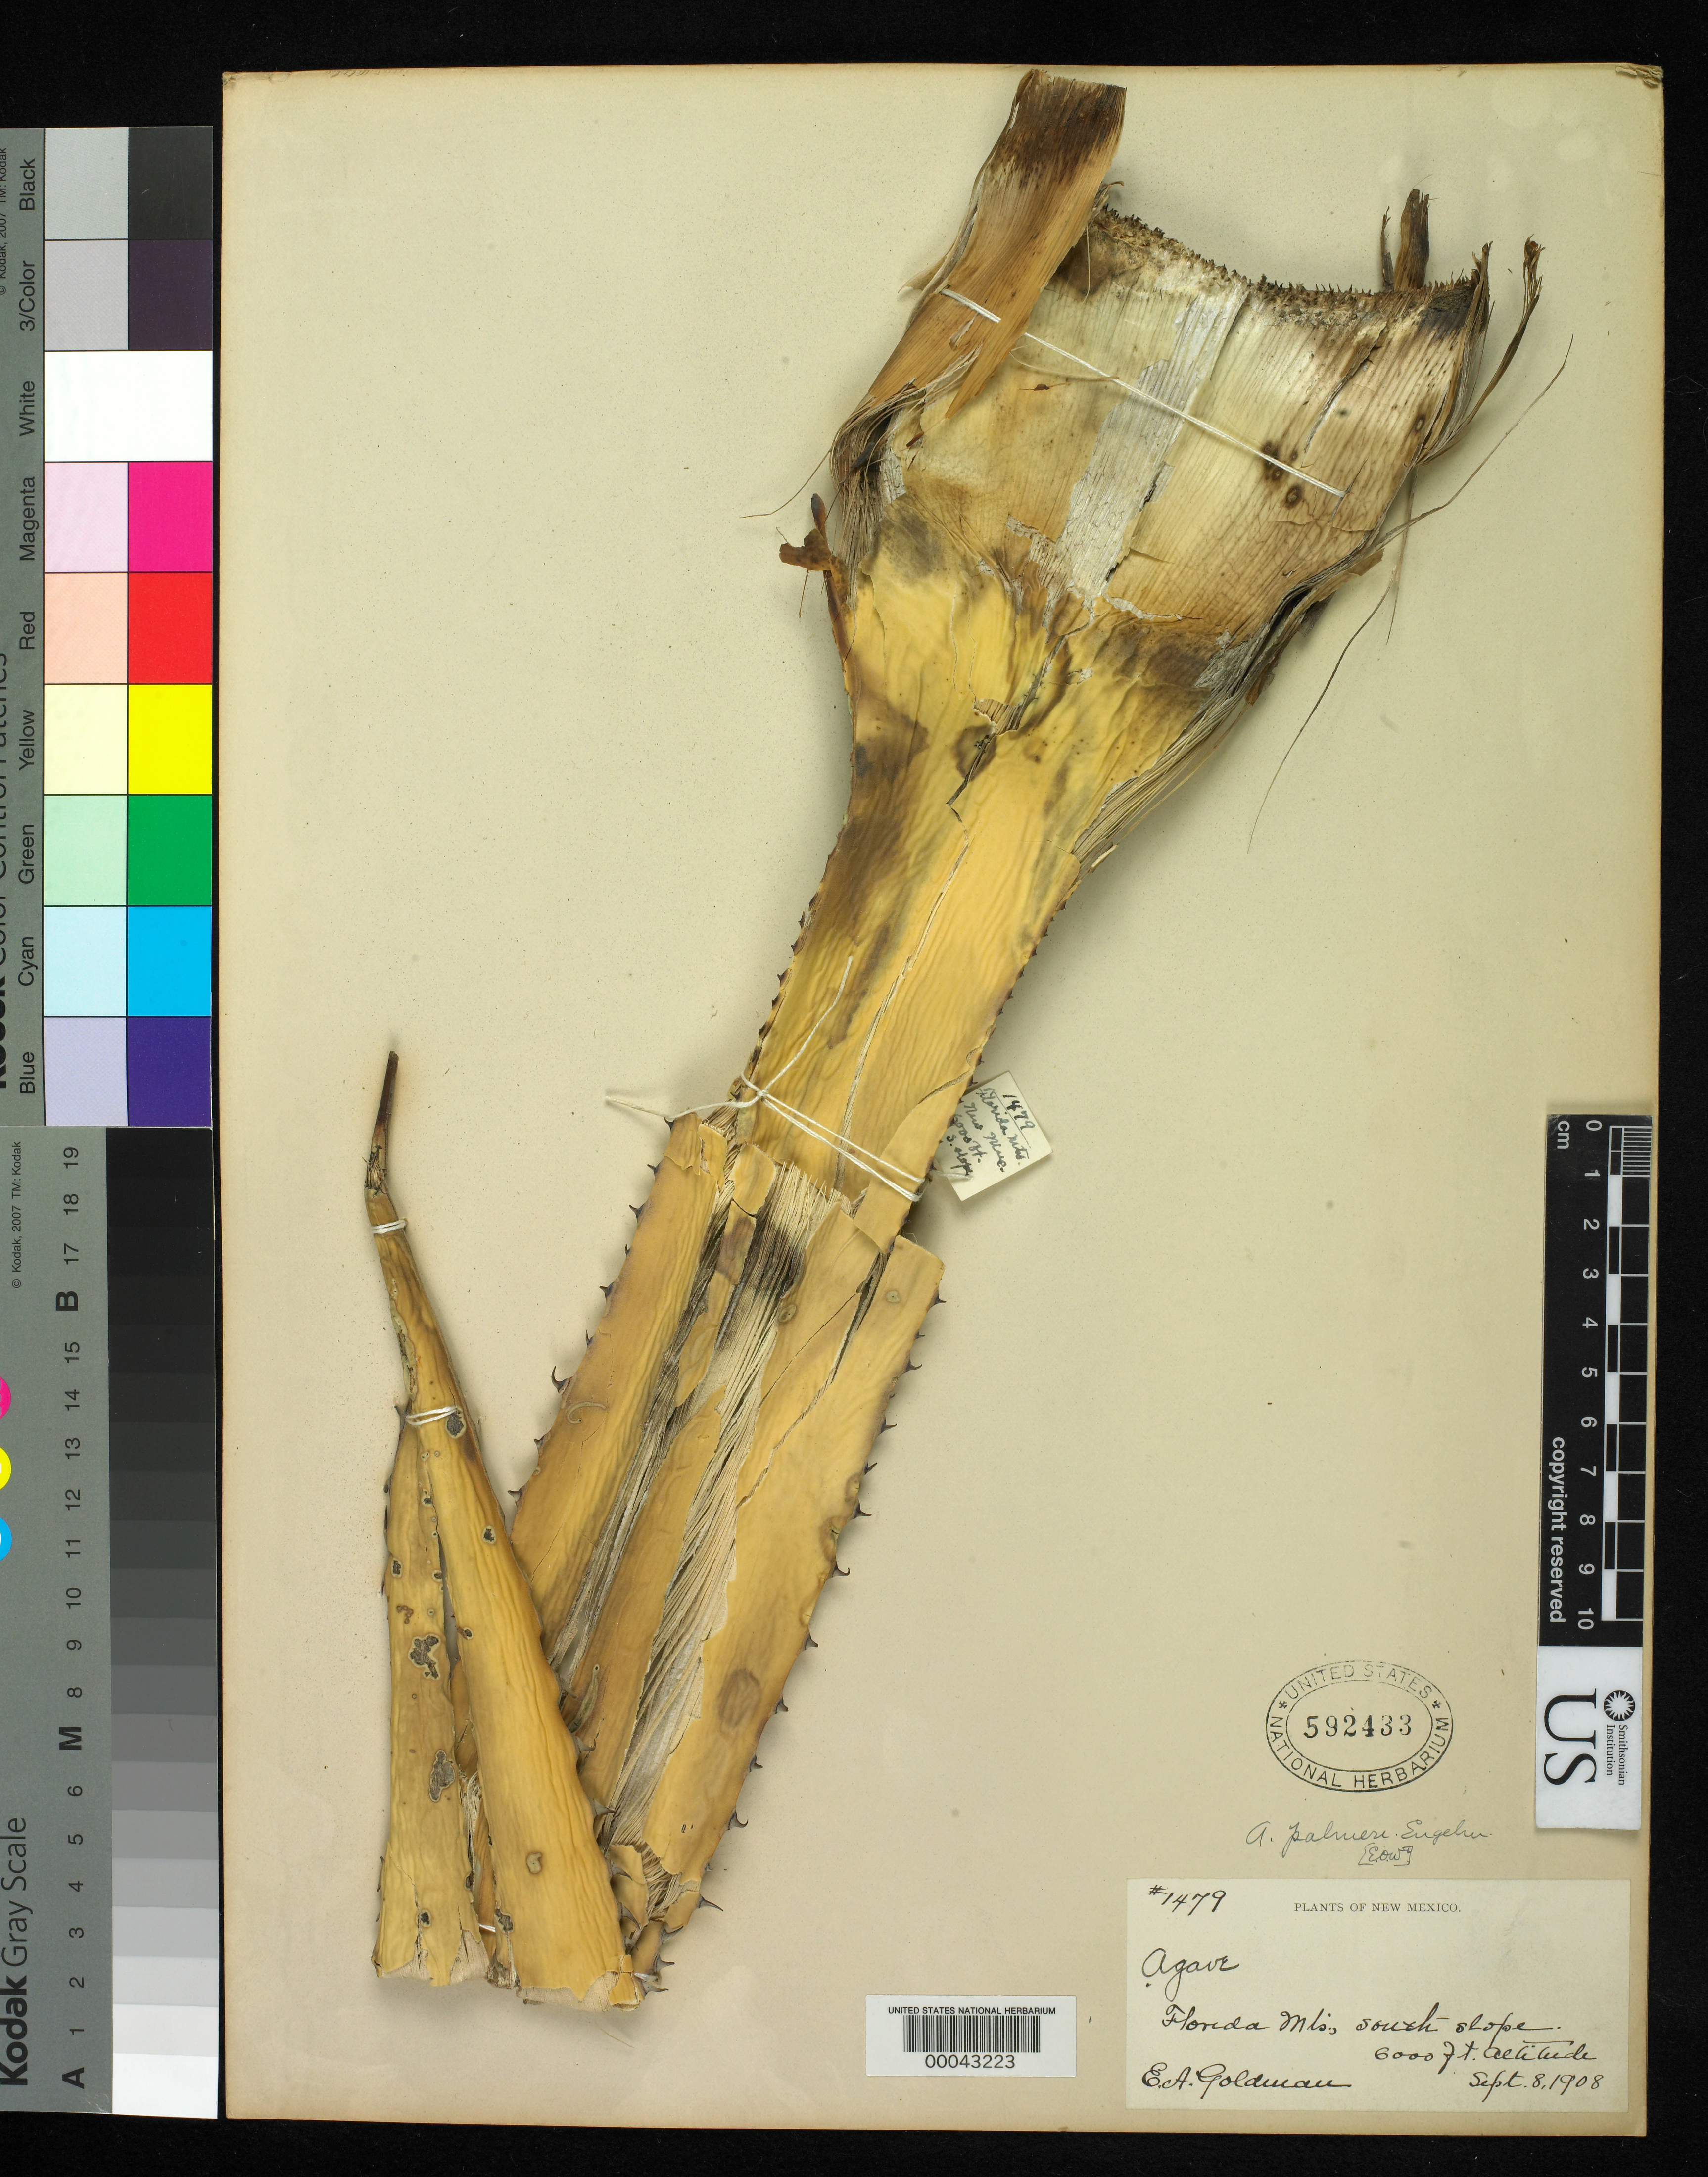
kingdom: Plantae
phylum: Tracheophyta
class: Liliopsida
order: Asparagales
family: Asparagaceae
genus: Agave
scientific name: Agave palmeri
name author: Engelm.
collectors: E. A. Goldman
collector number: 1479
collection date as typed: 08 Sep 1908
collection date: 1908-09-08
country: United States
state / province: New Mexico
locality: Florida mts; south slope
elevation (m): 1829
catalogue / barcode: US 592433